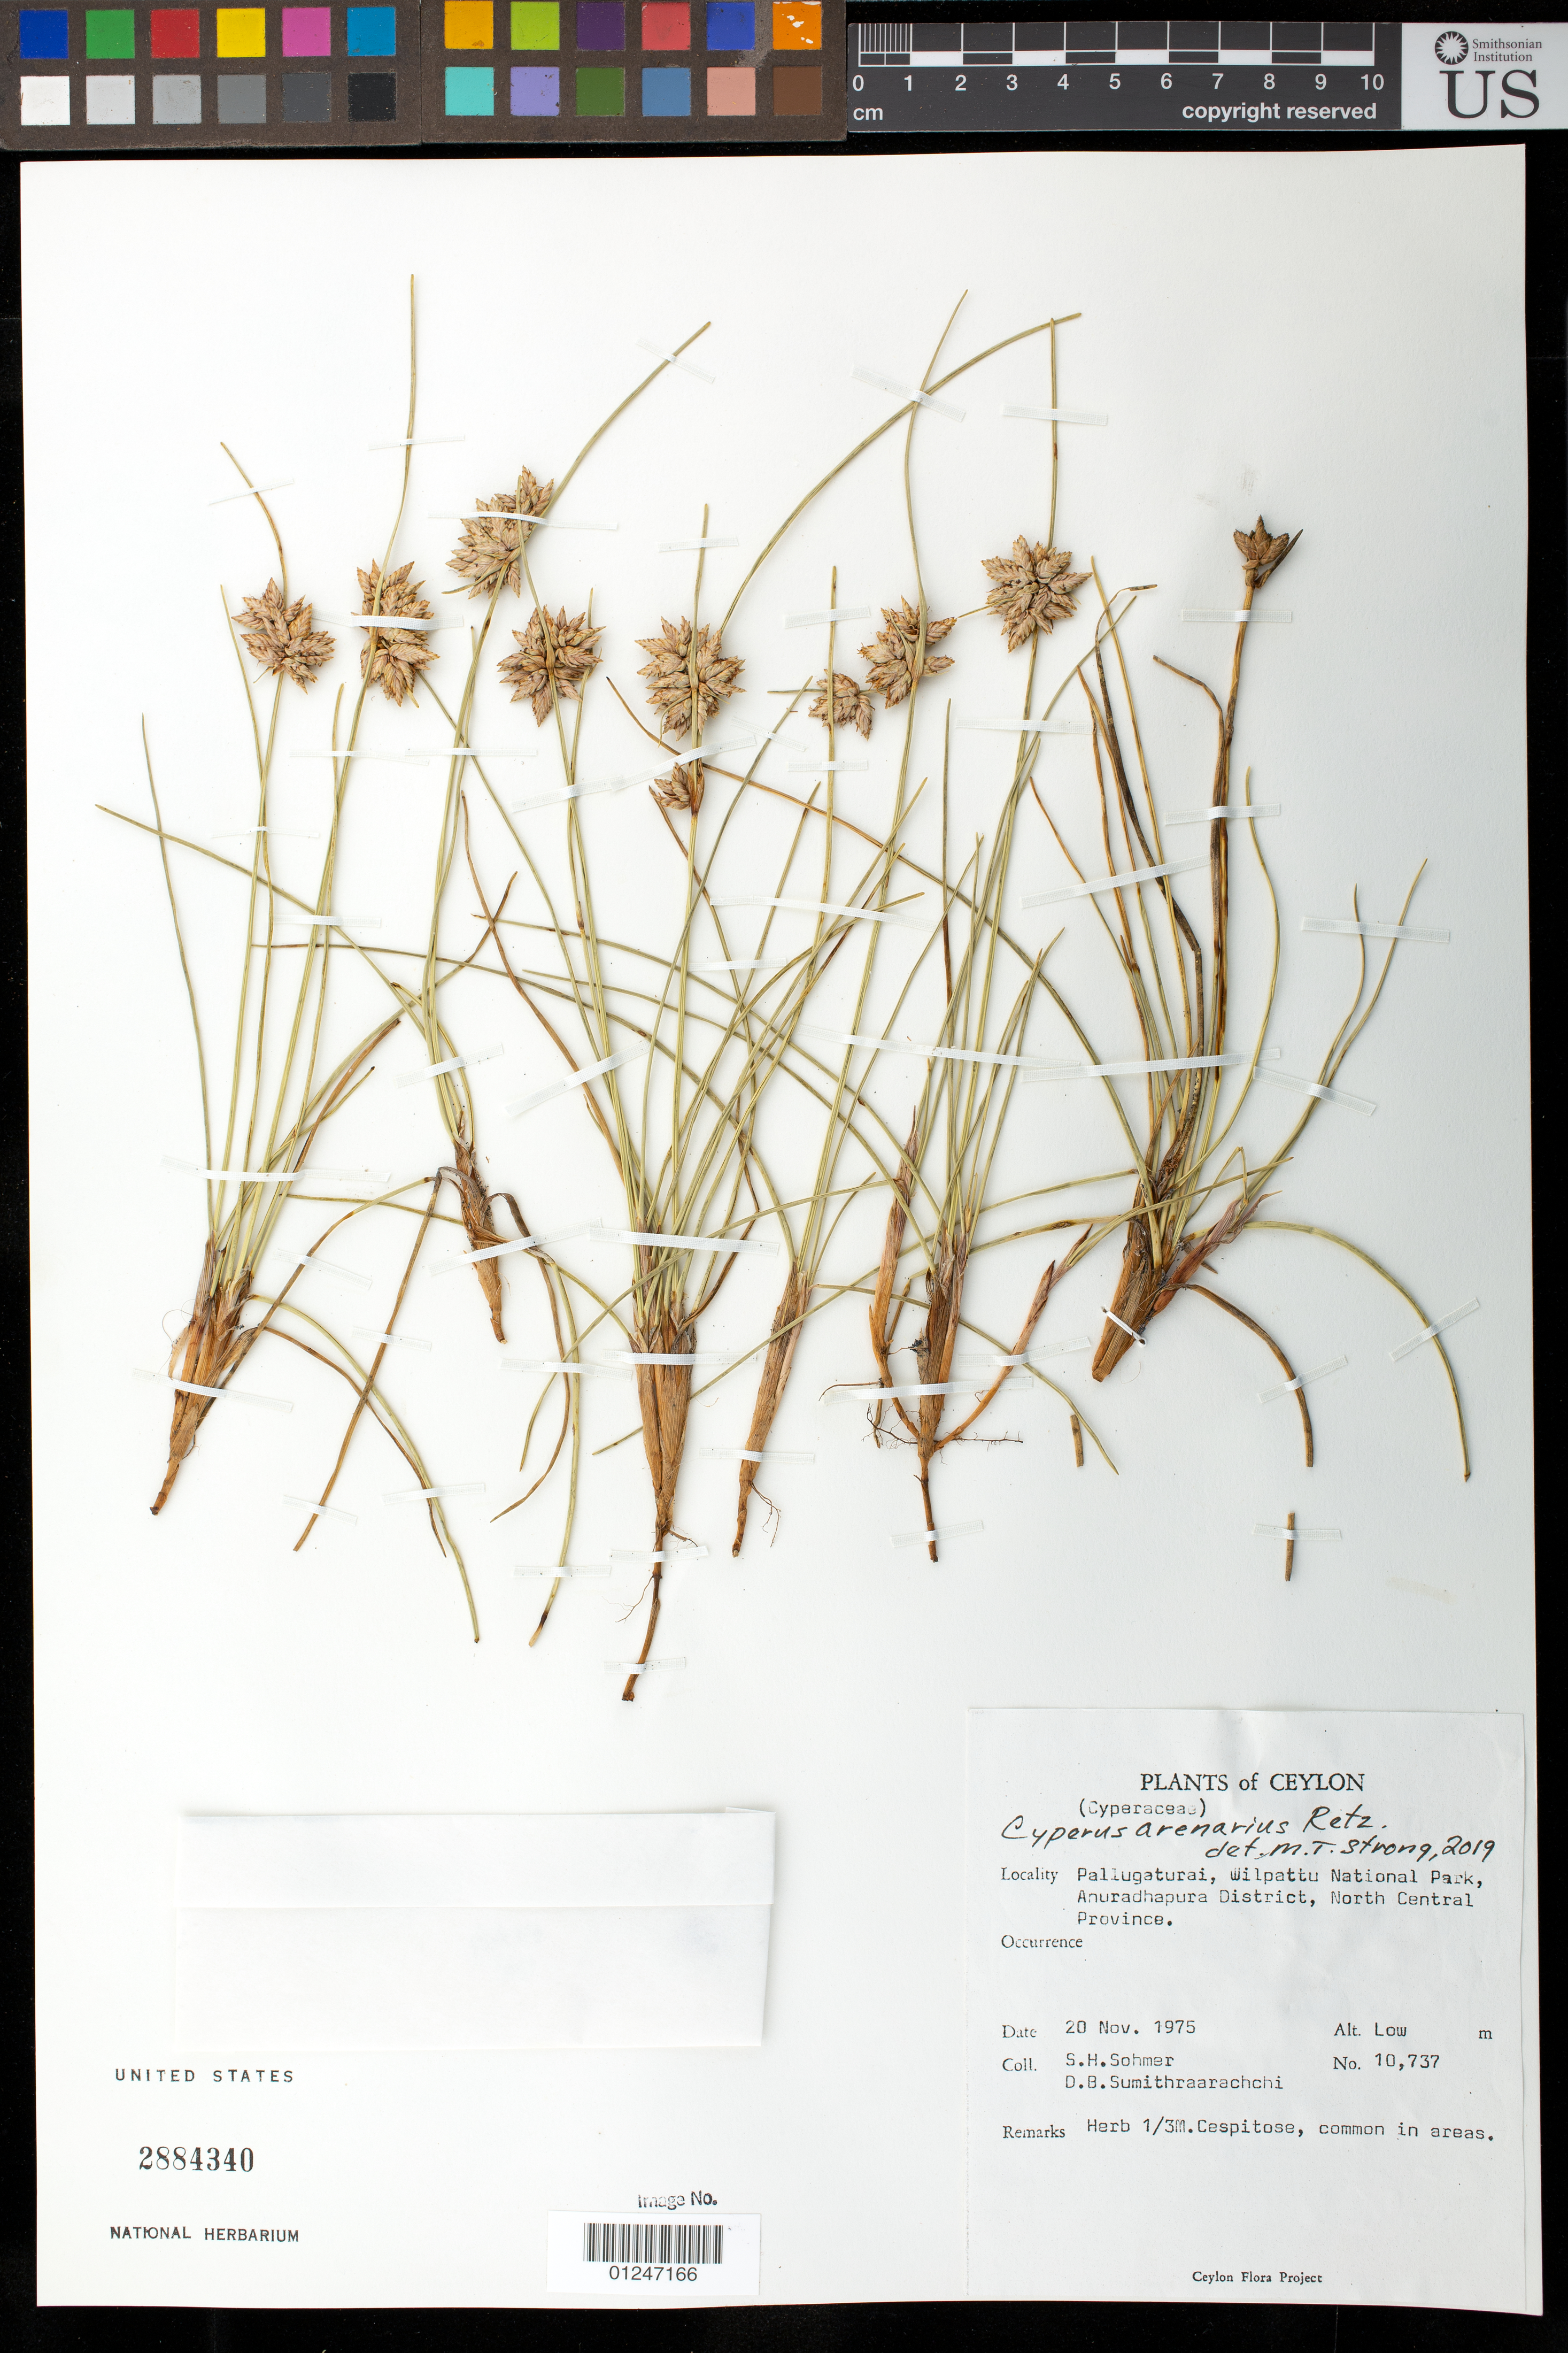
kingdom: Plantae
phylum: Tracheophyta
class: Liliopsida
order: Poales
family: Cyperaceae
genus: Cyperus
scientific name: Cyperus arenarius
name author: Retz.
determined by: Strong, Mark T., (BOT), Smithsonian Institution - National Museum of Natural History (UNITED STATES)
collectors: S. H. Sohmer & D. B. Sumithraarachchi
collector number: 10737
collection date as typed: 20 Nov 1975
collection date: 1975-11-20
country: Sri Lanka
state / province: North Central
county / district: Puttalam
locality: Pallugaturai, Wilpattu National Park.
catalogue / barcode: US 2884340